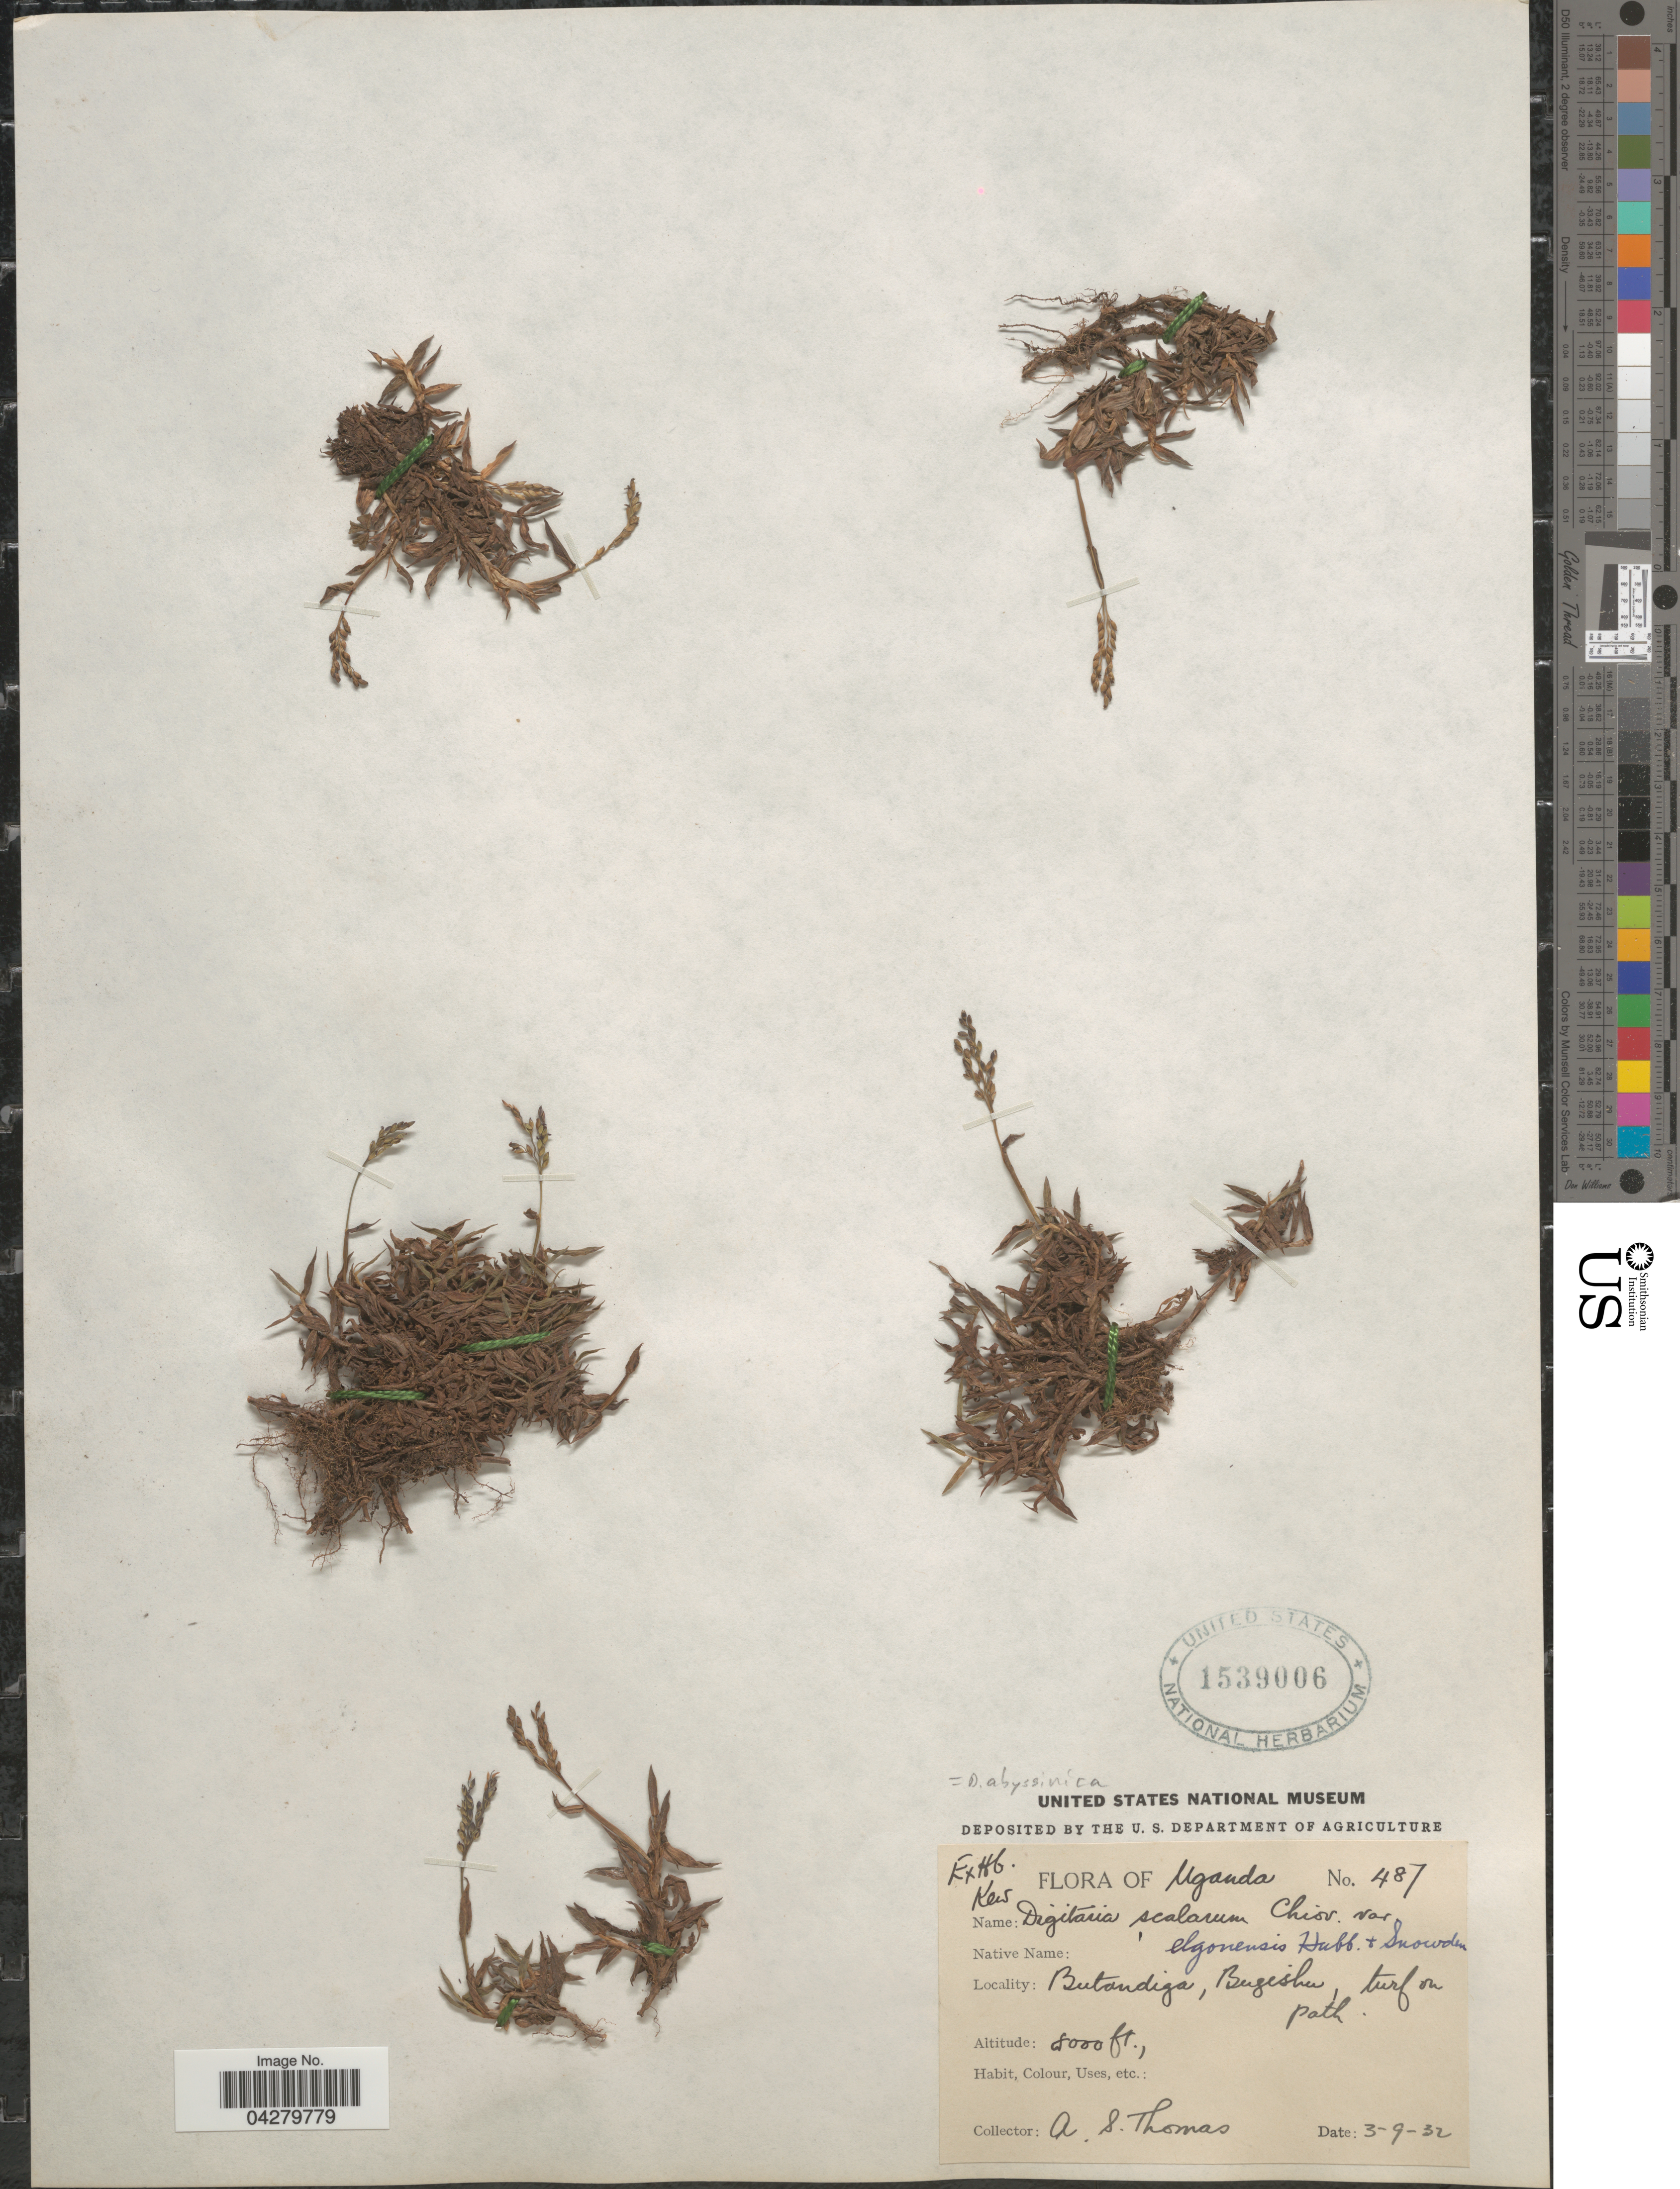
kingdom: Plantae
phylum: Tracheophyta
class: Liliopsida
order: Poales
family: Poaceae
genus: Digitaria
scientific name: Digitaria abyssinica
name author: (Hochst. ex Rich.) Stapf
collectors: A. Thomas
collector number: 487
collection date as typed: Transcribed d/m/y: 3/9/32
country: Uganda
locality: Butandiga, Bugeshu.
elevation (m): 2438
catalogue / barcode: US 1539006